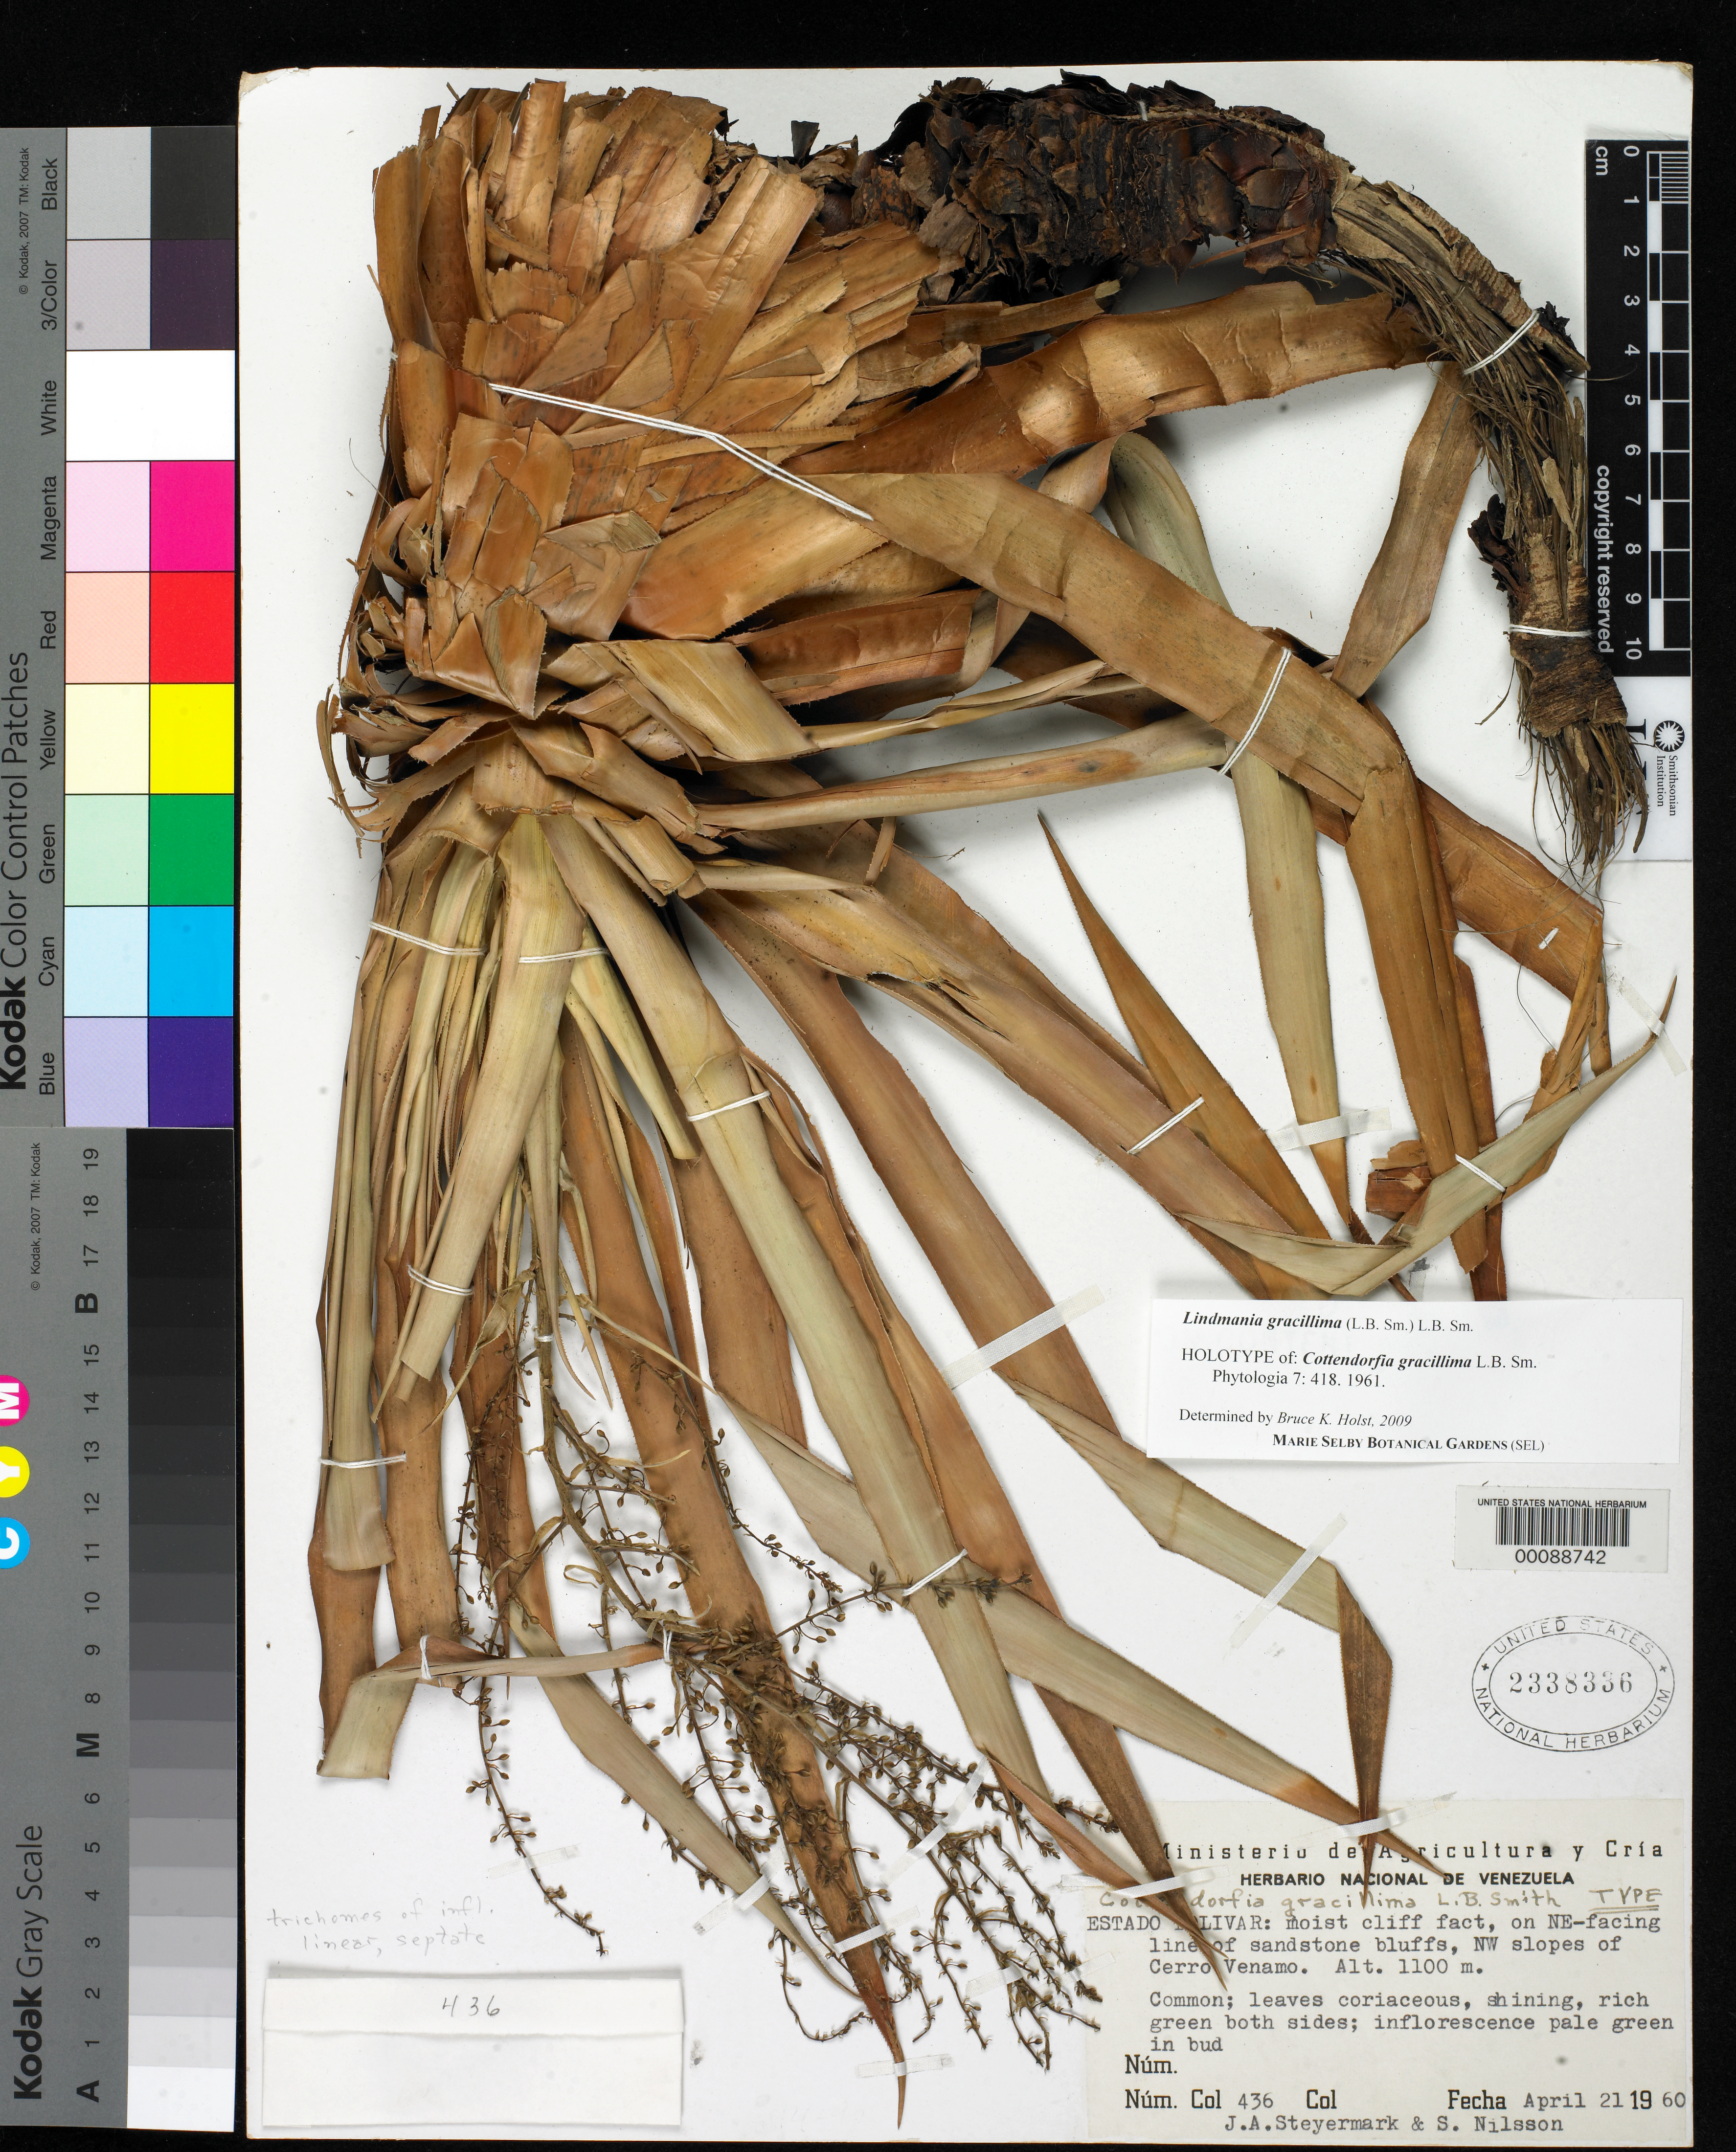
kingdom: Plantae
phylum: Tracheophyta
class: Liliopsida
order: Poales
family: Bromeliaceae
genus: Cottendorfia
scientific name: Cottendorfia gracillima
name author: L.B. Sm.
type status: Holotype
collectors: J. Steyermark & Sv. Nilsson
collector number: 436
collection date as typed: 21 Apr 1960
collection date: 1960-04-21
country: Venezuela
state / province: Bolivar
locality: Cerro Venamo.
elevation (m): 1100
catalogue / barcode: US 2338336